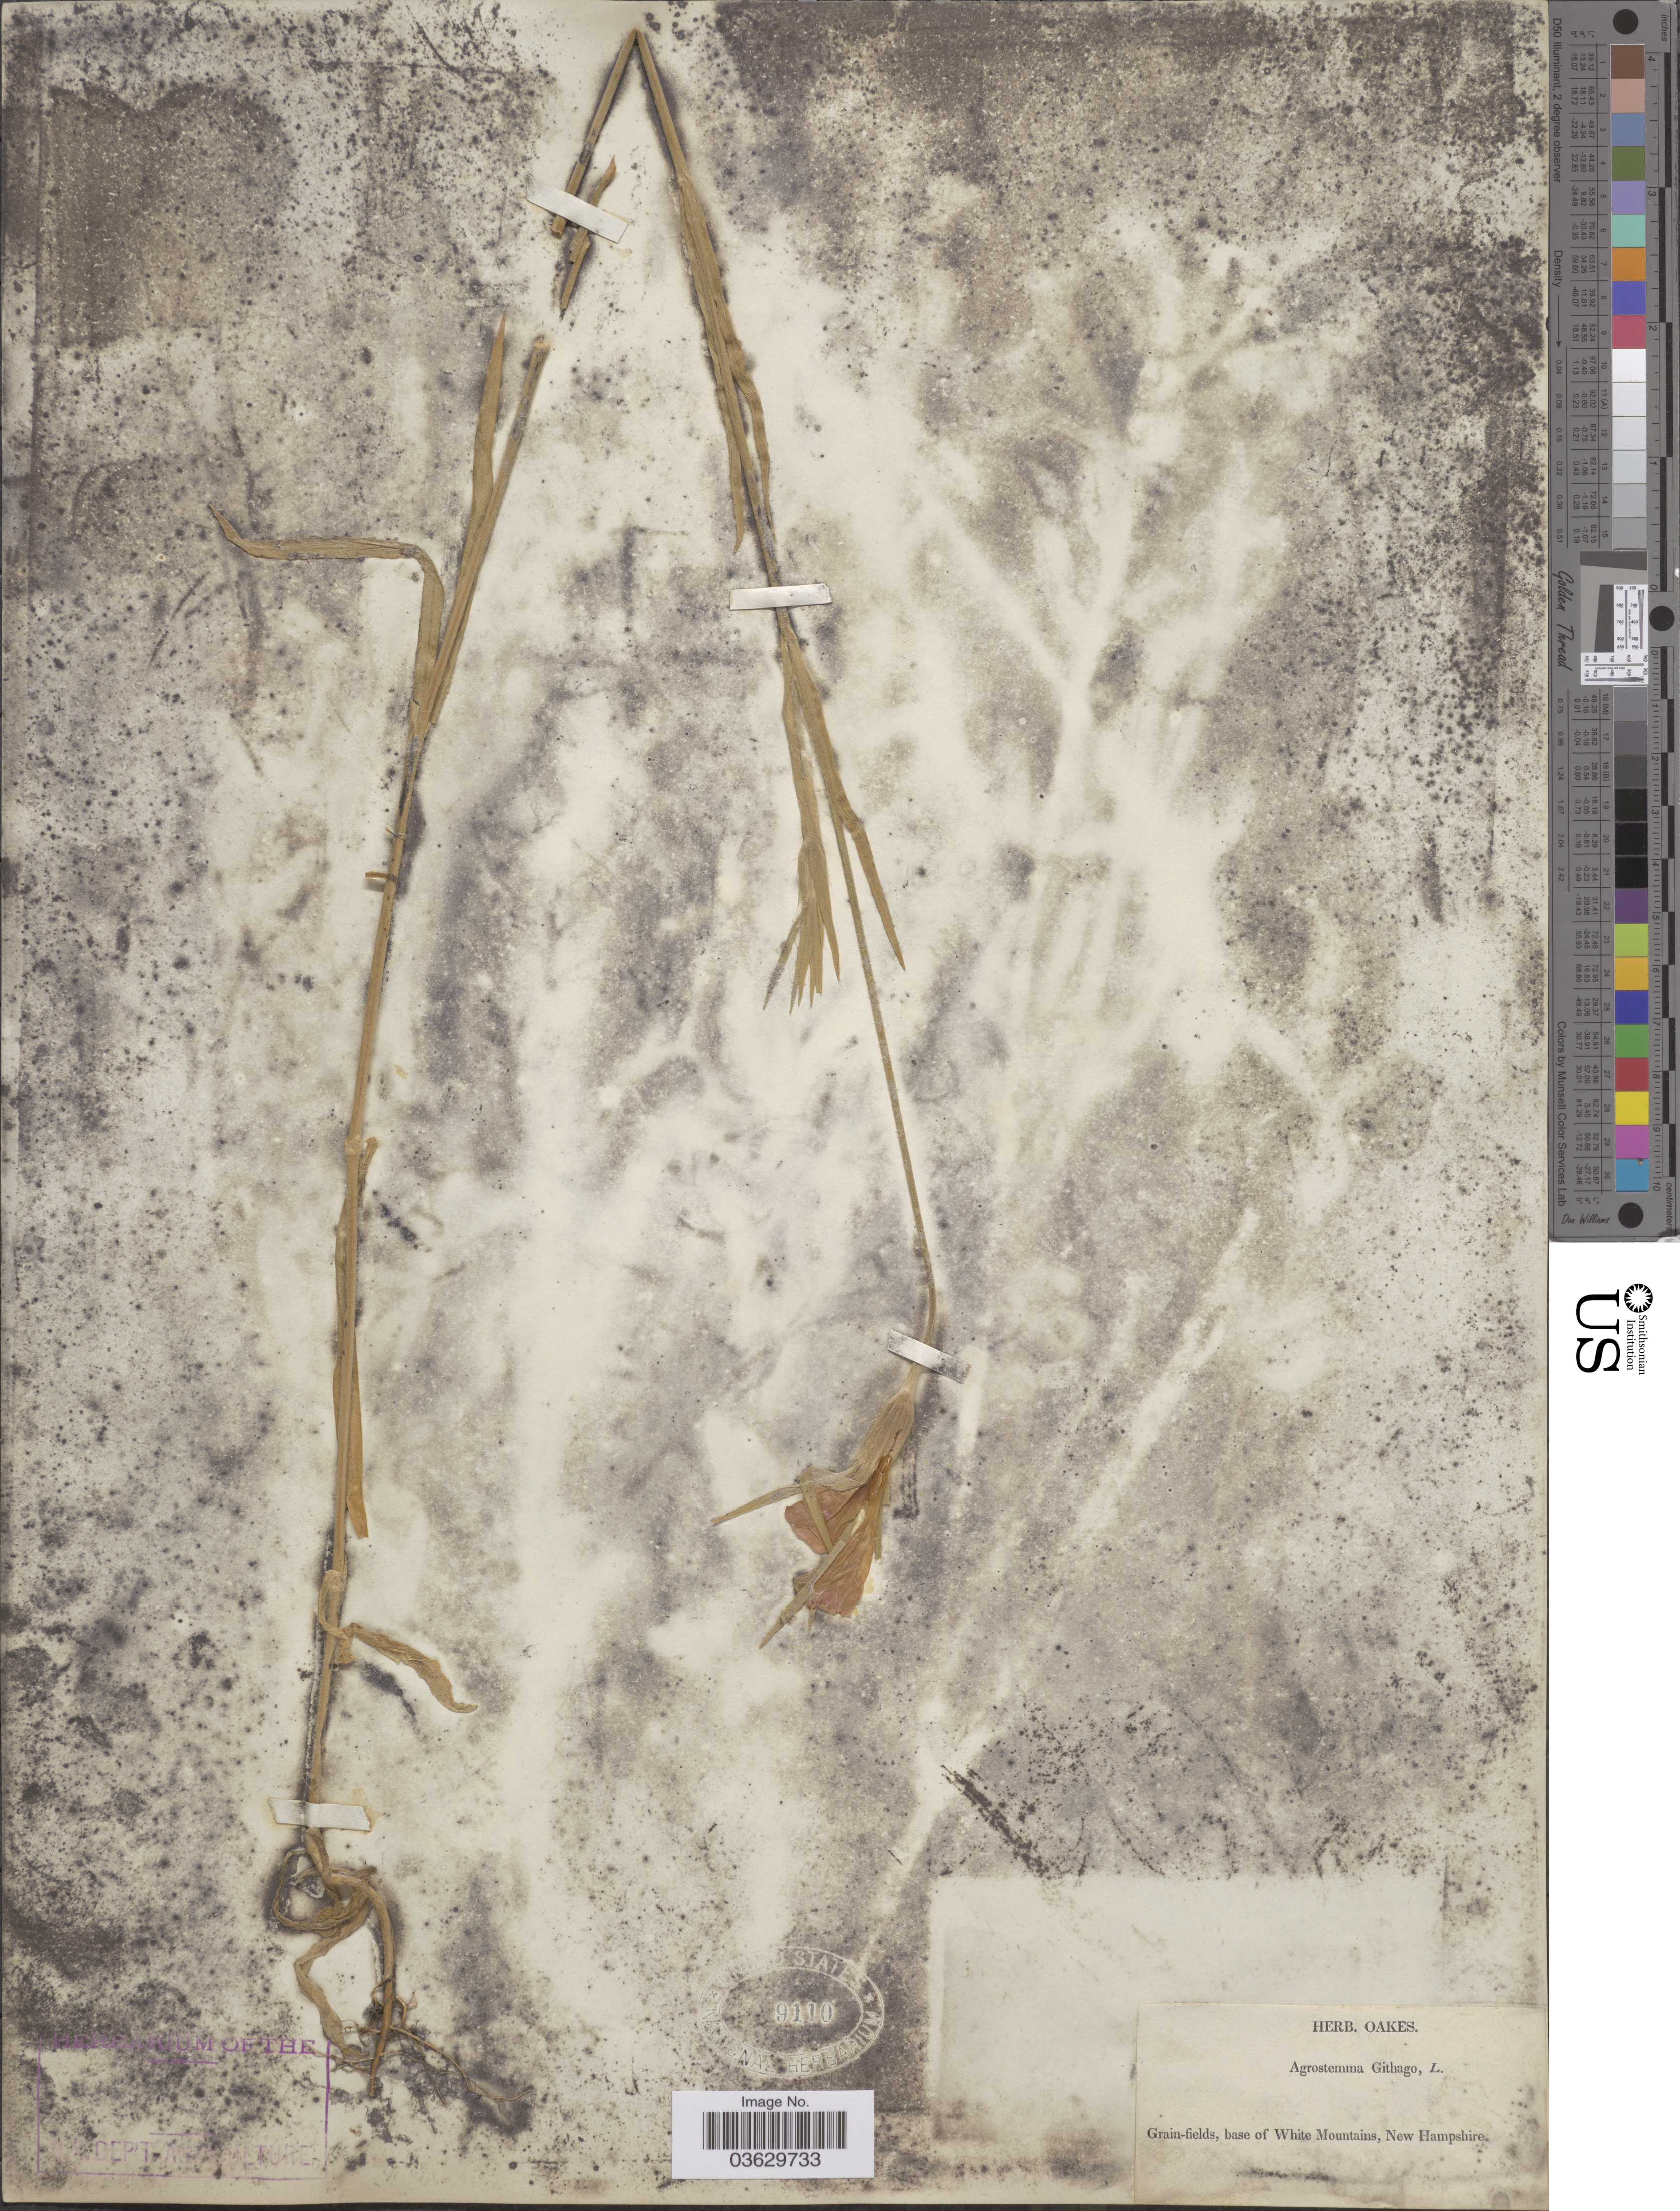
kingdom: Plantae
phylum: Tracheophyta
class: Magnoliopsida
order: Caryophyllales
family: Caryophyllaceae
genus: Agrostemma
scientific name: Agrostemma githago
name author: L.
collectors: ex herb. Oakes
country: United States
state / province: New Hampshire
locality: Grain-fields, base of White Mountains.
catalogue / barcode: US 9110